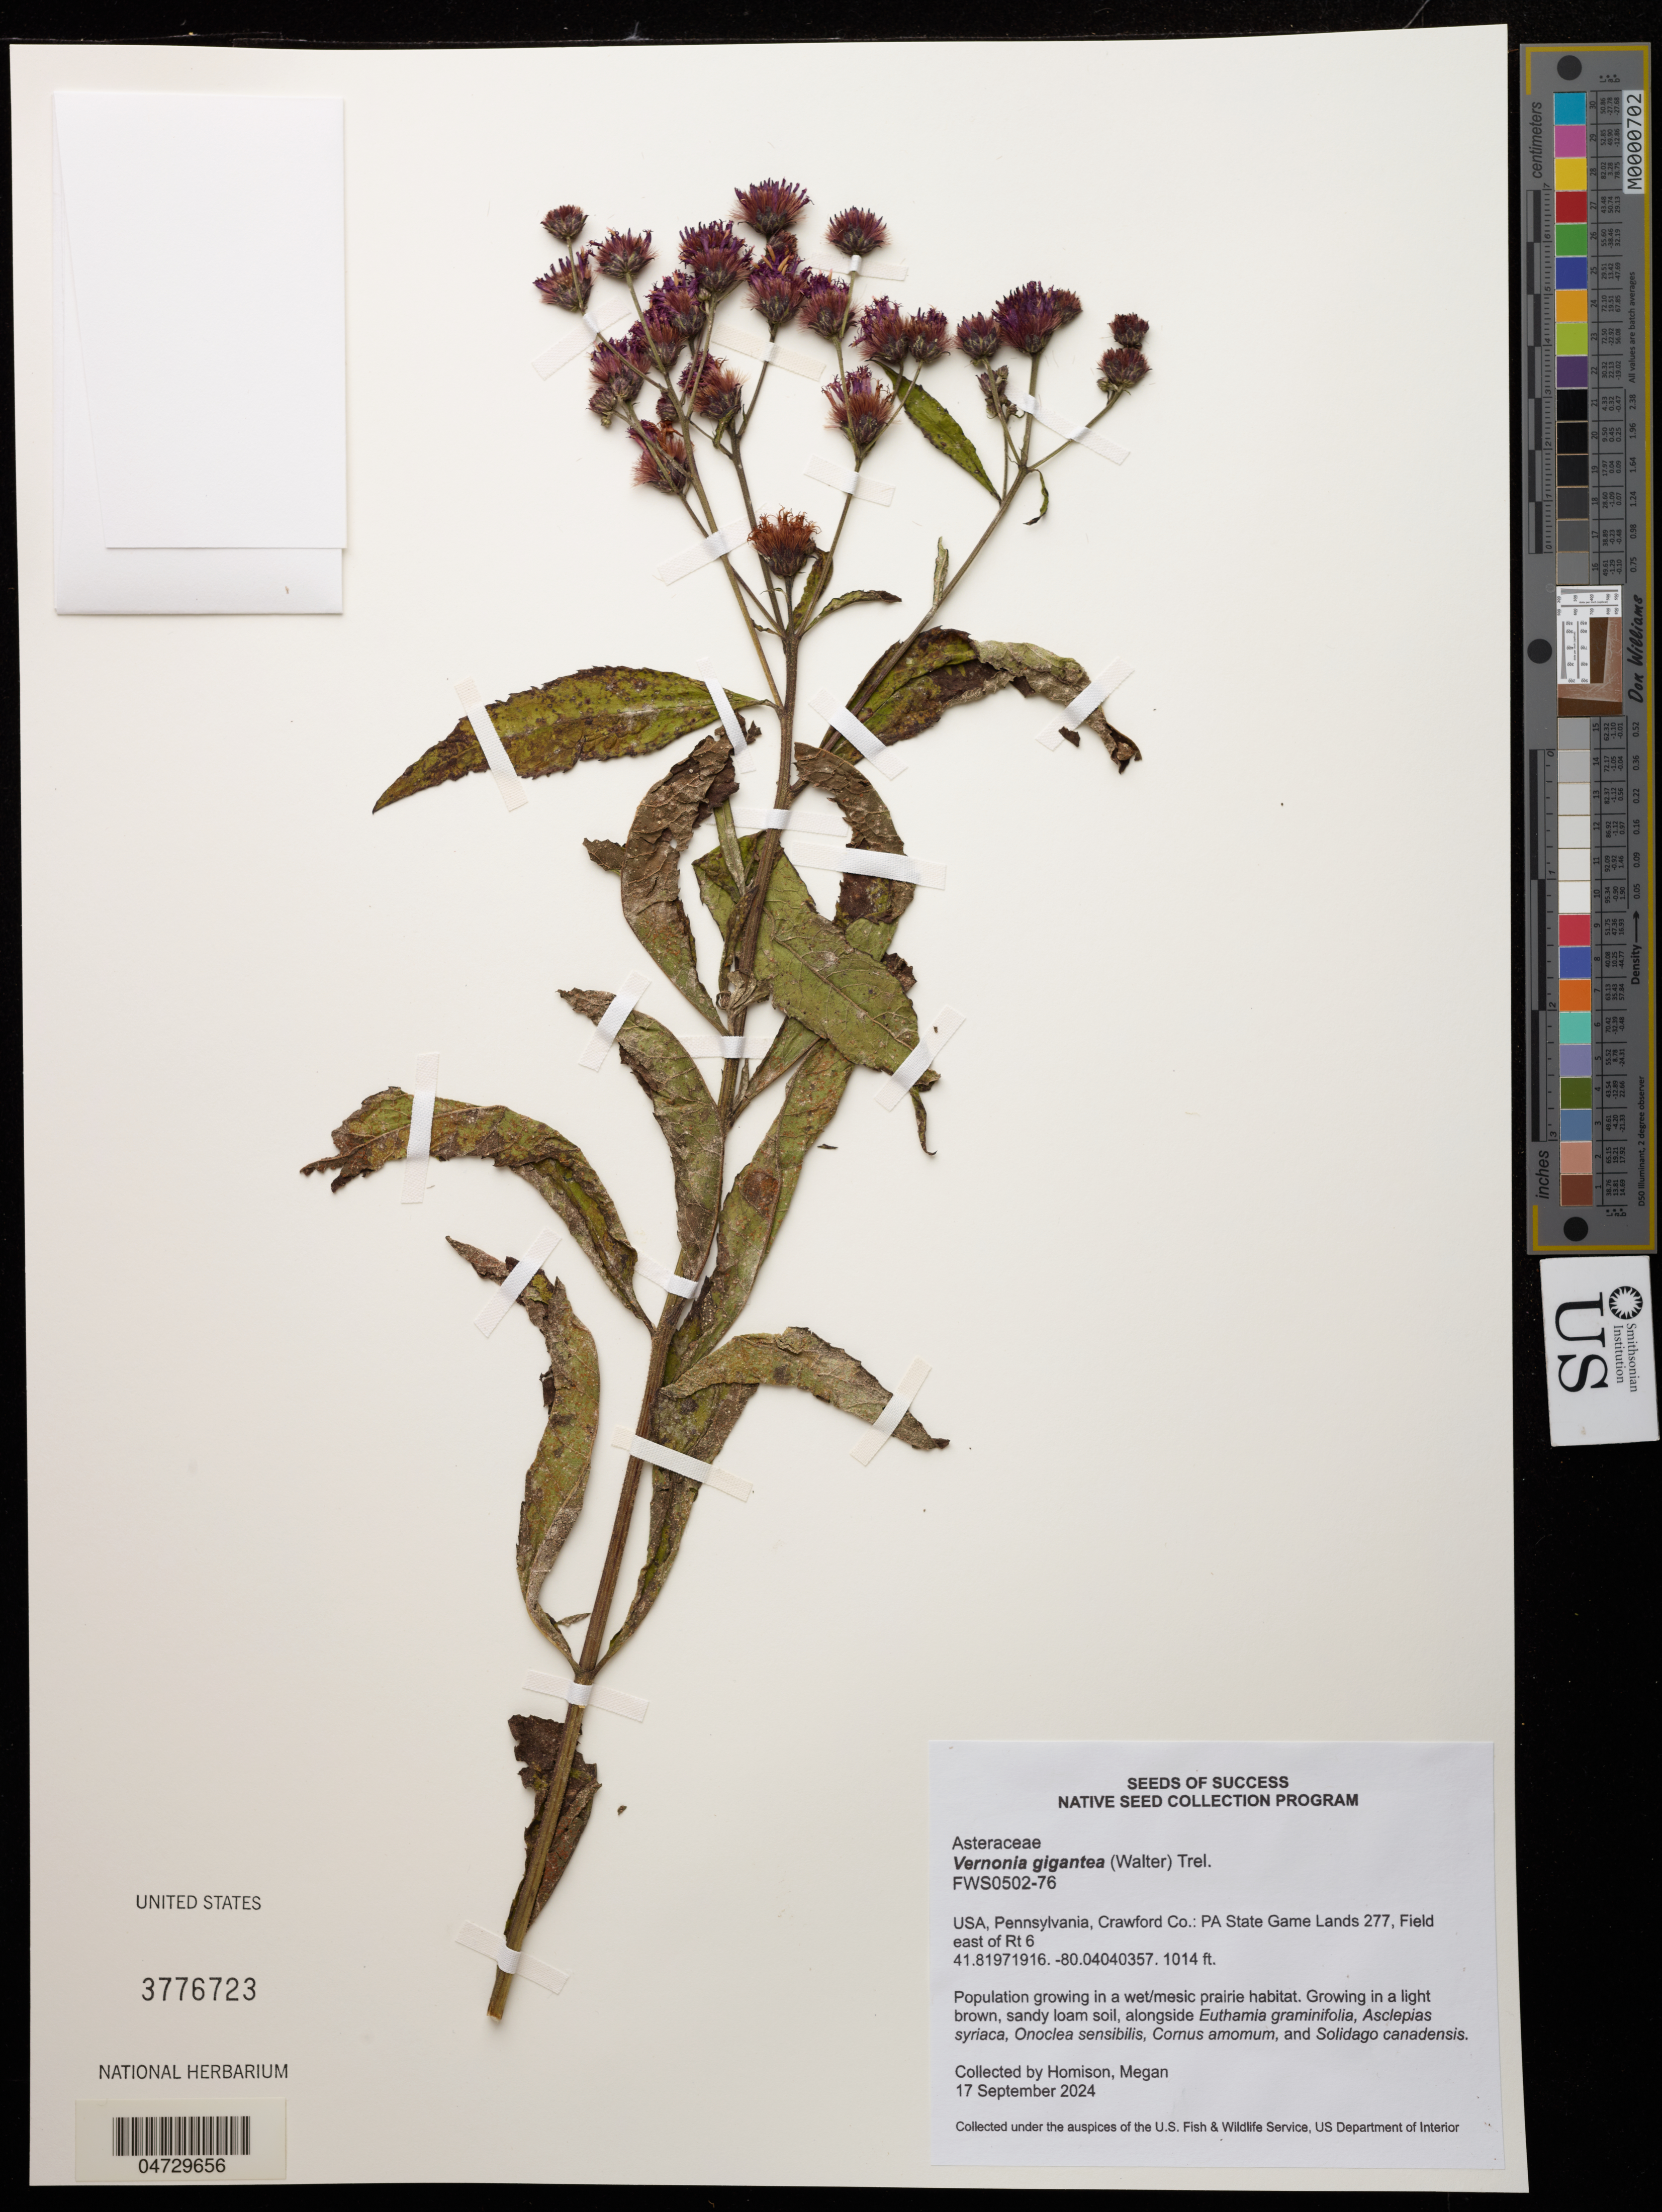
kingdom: Plantae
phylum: Tracheophyta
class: Magnoliopsida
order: Asterales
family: Asteraceae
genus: Vernonia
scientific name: Vernonia gigantea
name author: (Walter) Trel.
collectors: M. Homison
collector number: FWS0502-76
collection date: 2024-09-17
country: United States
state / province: Pennsylvania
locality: Crawford Co.: PA State Game Lands 277, Field east of Rt 6.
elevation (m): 309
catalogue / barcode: US 3776723